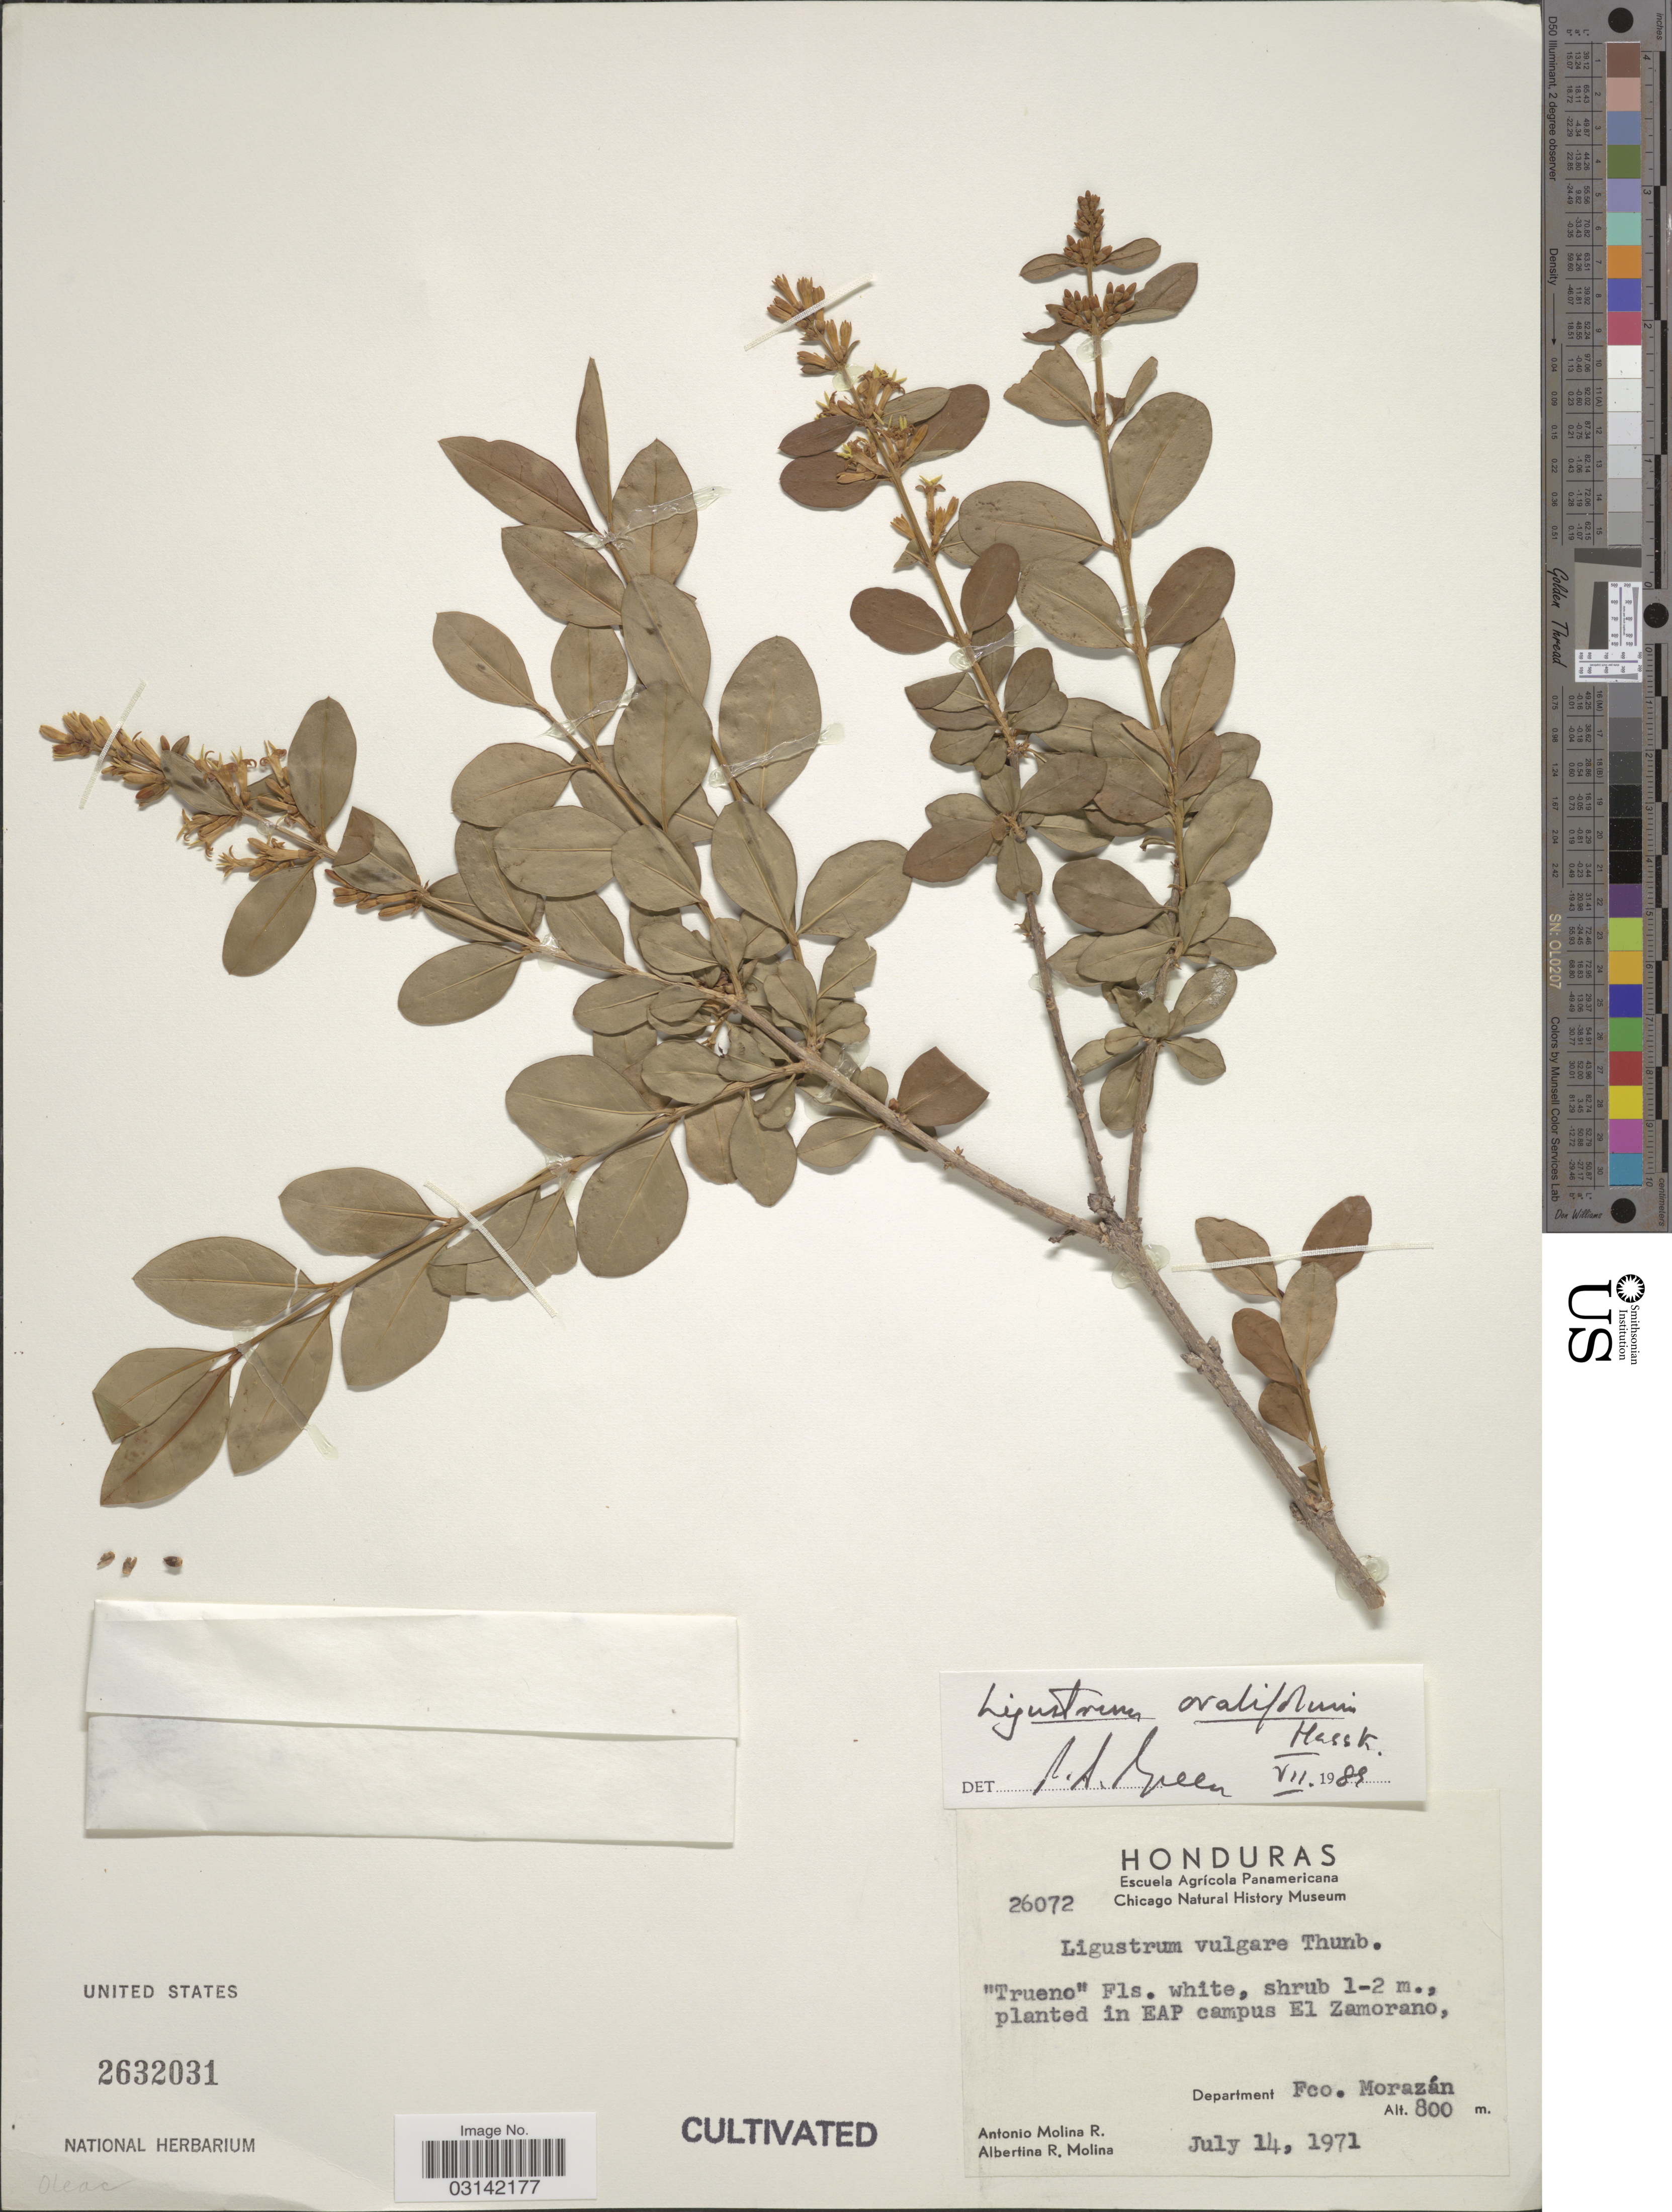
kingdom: Plantae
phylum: Tracheophyta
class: Magnoliopsida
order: Lamiales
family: Oleaceae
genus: Ligustrum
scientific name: Ligustrum ovalifolium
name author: Hassk.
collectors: A. Molina R. & A. R. Molina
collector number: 26072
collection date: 1971-07-14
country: Honduras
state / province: Fco. Morazán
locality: Planted in EAP campus El Zamorano, Department Fco. Morazán.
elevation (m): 800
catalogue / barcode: US 2632031